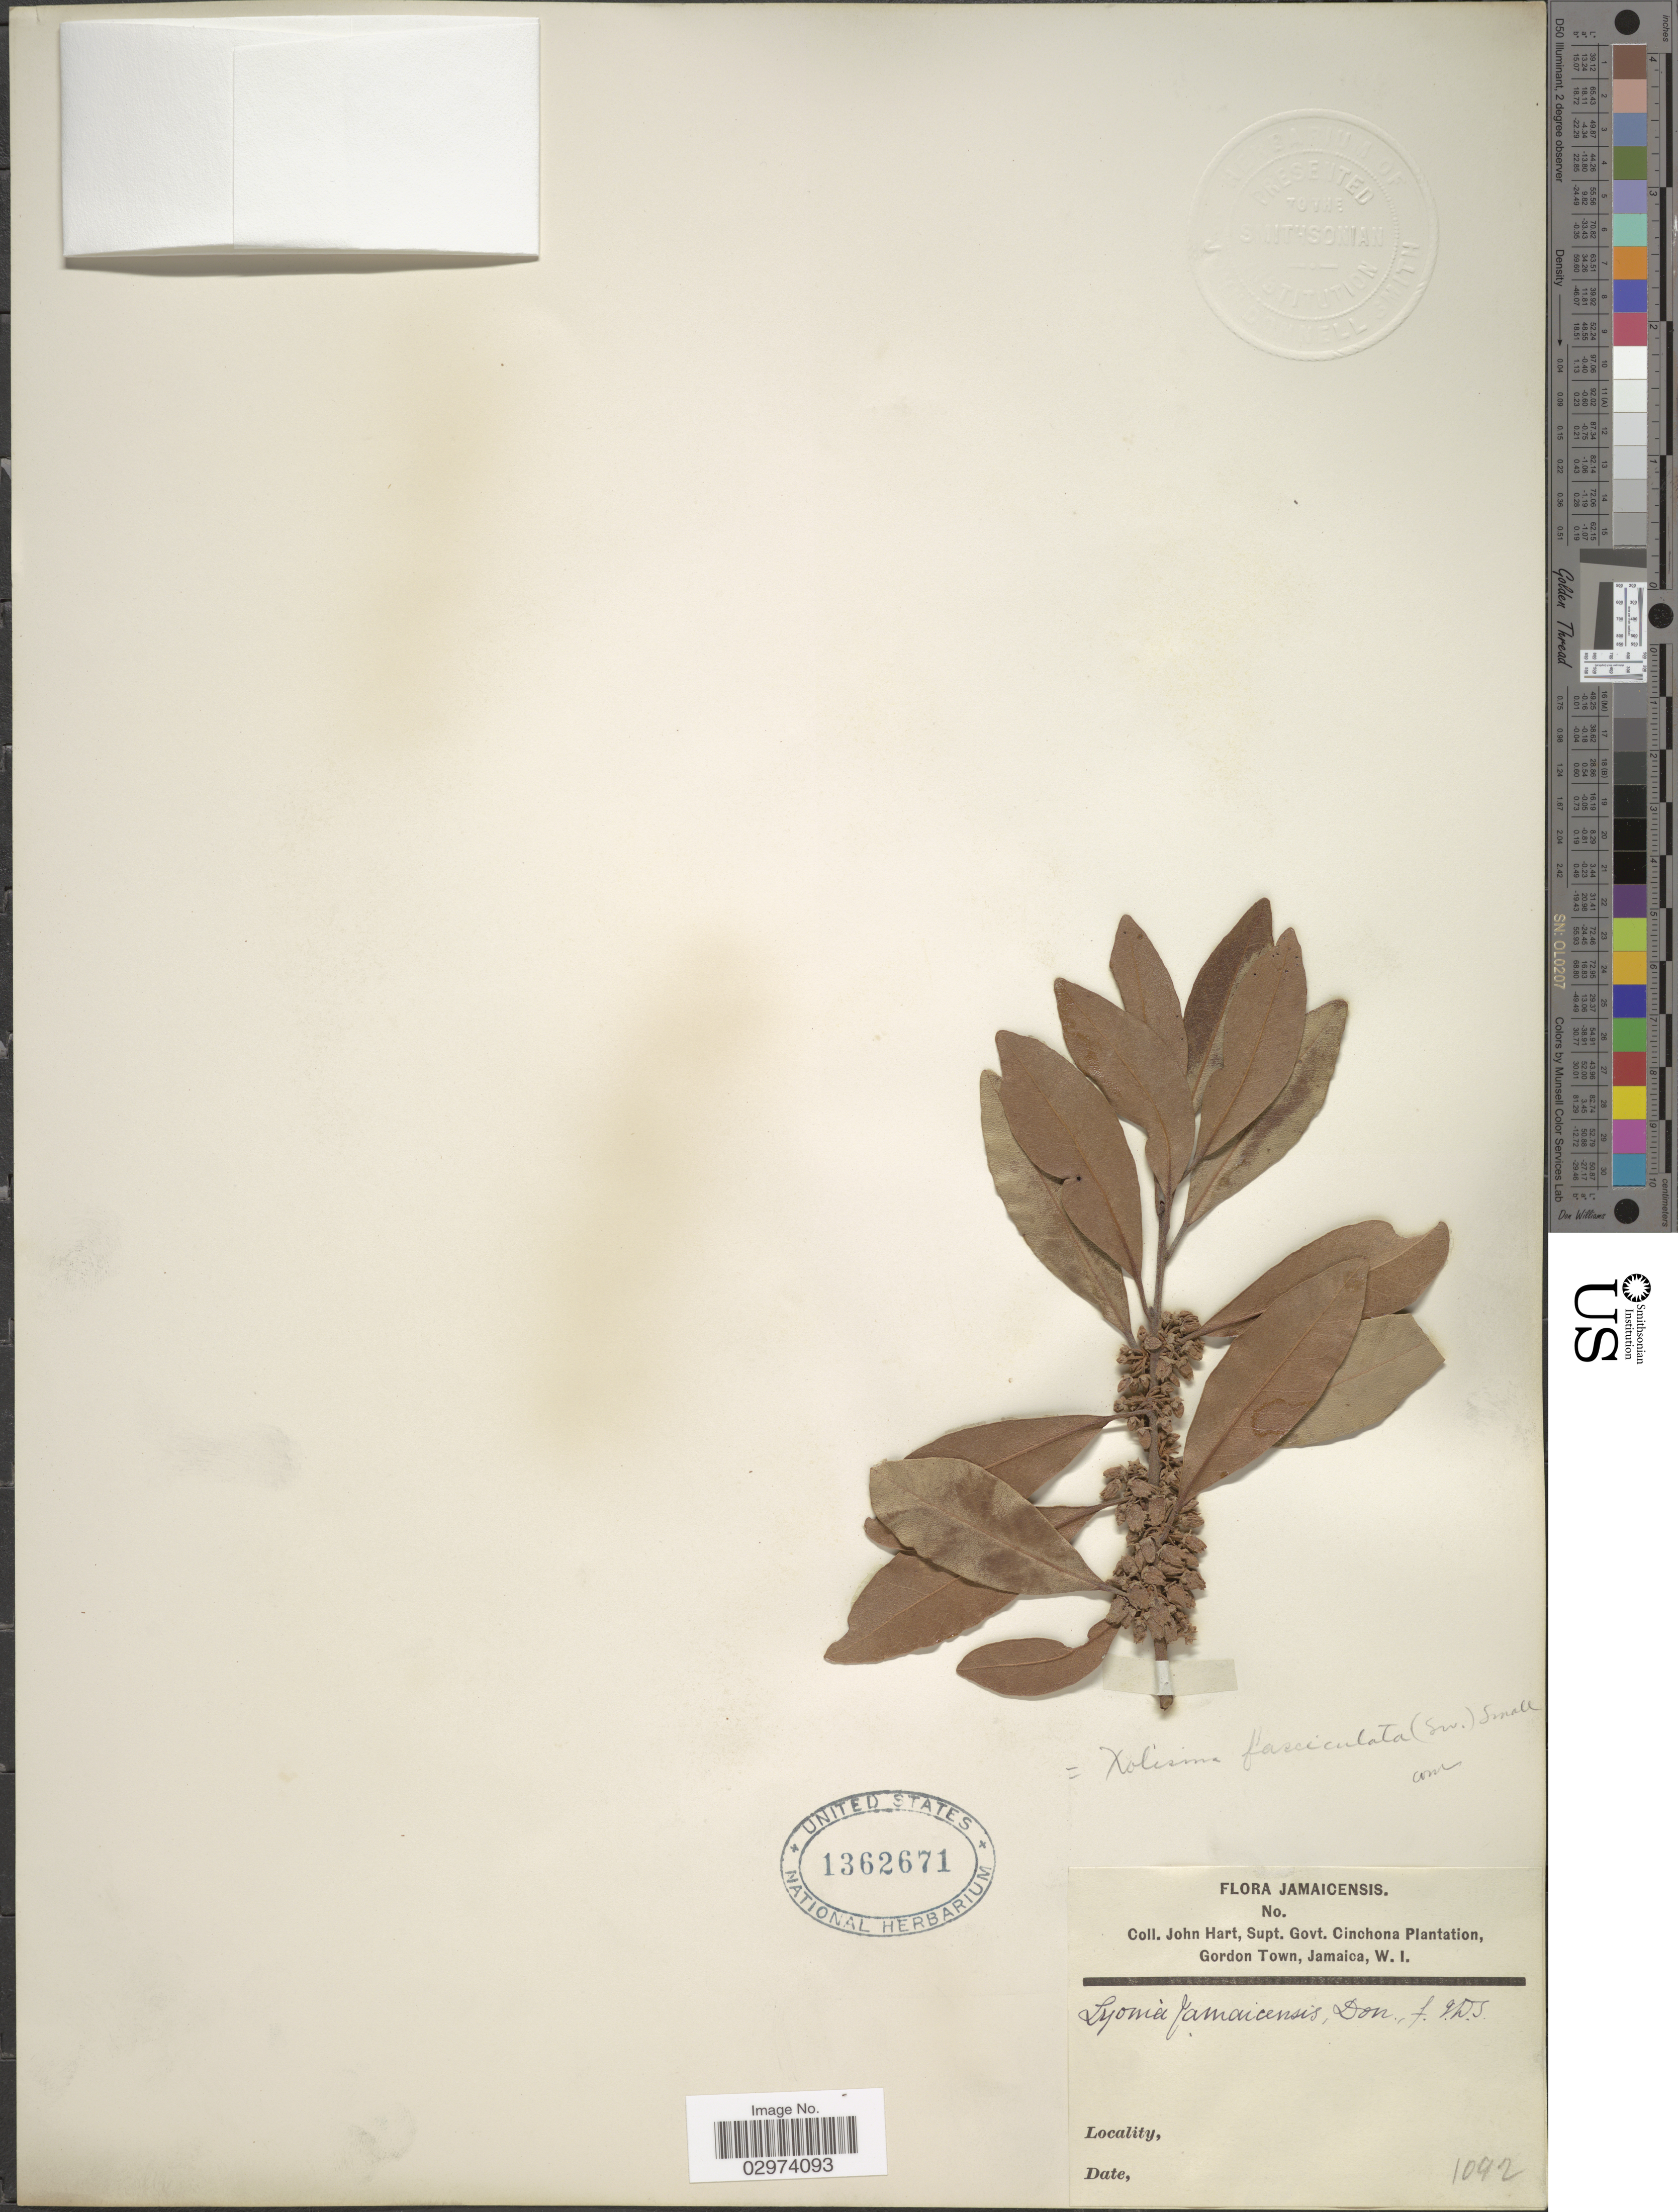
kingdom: Plantae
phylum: Tracheophyta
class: Magnoliopsida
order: Ericales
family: Ericaceae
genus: Lyonia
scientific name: Lyonia fasciculata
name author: (Sw.) G. Don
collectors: J. H. Hart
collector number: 1092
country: Jamaica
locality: Supt. Govt. Cinchona Plantation, Gordon Town.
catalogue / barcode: US 1362671